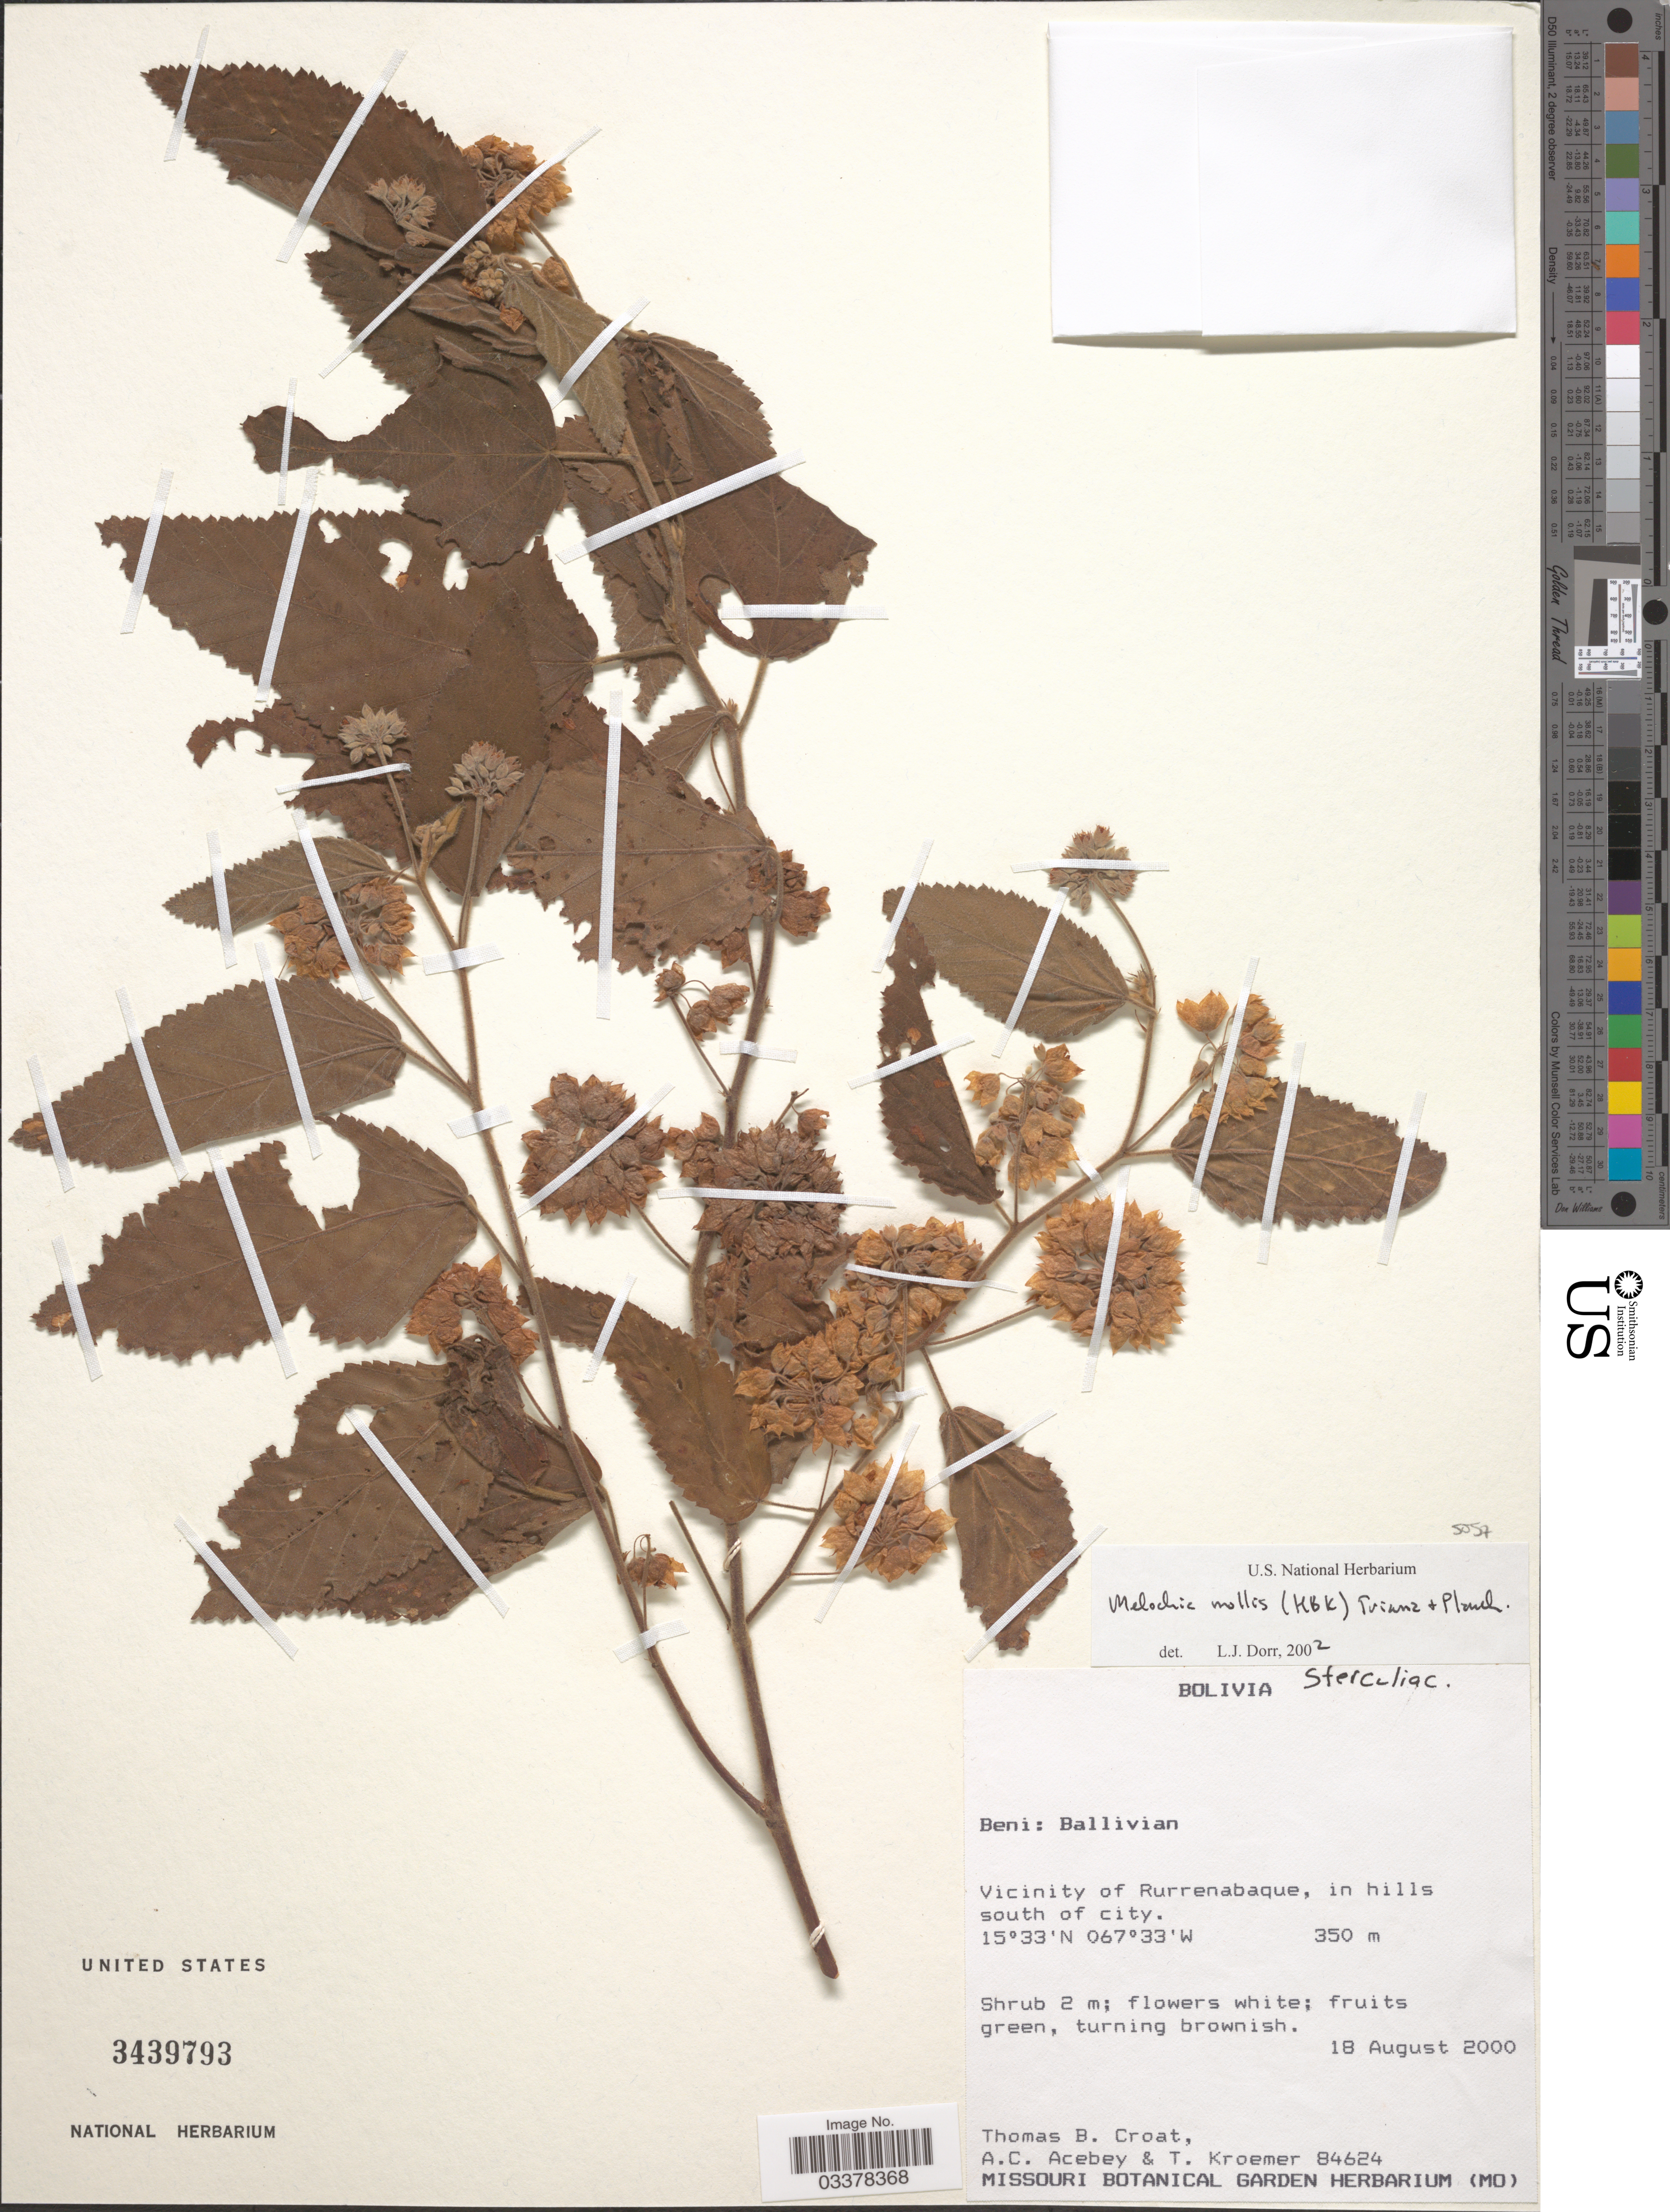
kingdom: Plantae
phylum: Tracheophyta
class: Magnoliopsida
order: Malvales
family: Malvaceae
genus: Melochia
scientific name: Melochia mollis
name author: (Kunth) Triana & Planch.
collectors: T. B. Croat, A. Acebey & T. Kroemer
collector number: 84624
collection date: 2000-08-18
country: Bolivia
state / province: Beni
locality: Ballivian. Vicinity of Rurrenabaque, in hills south of city.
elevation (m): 350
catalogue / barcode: US 3439793